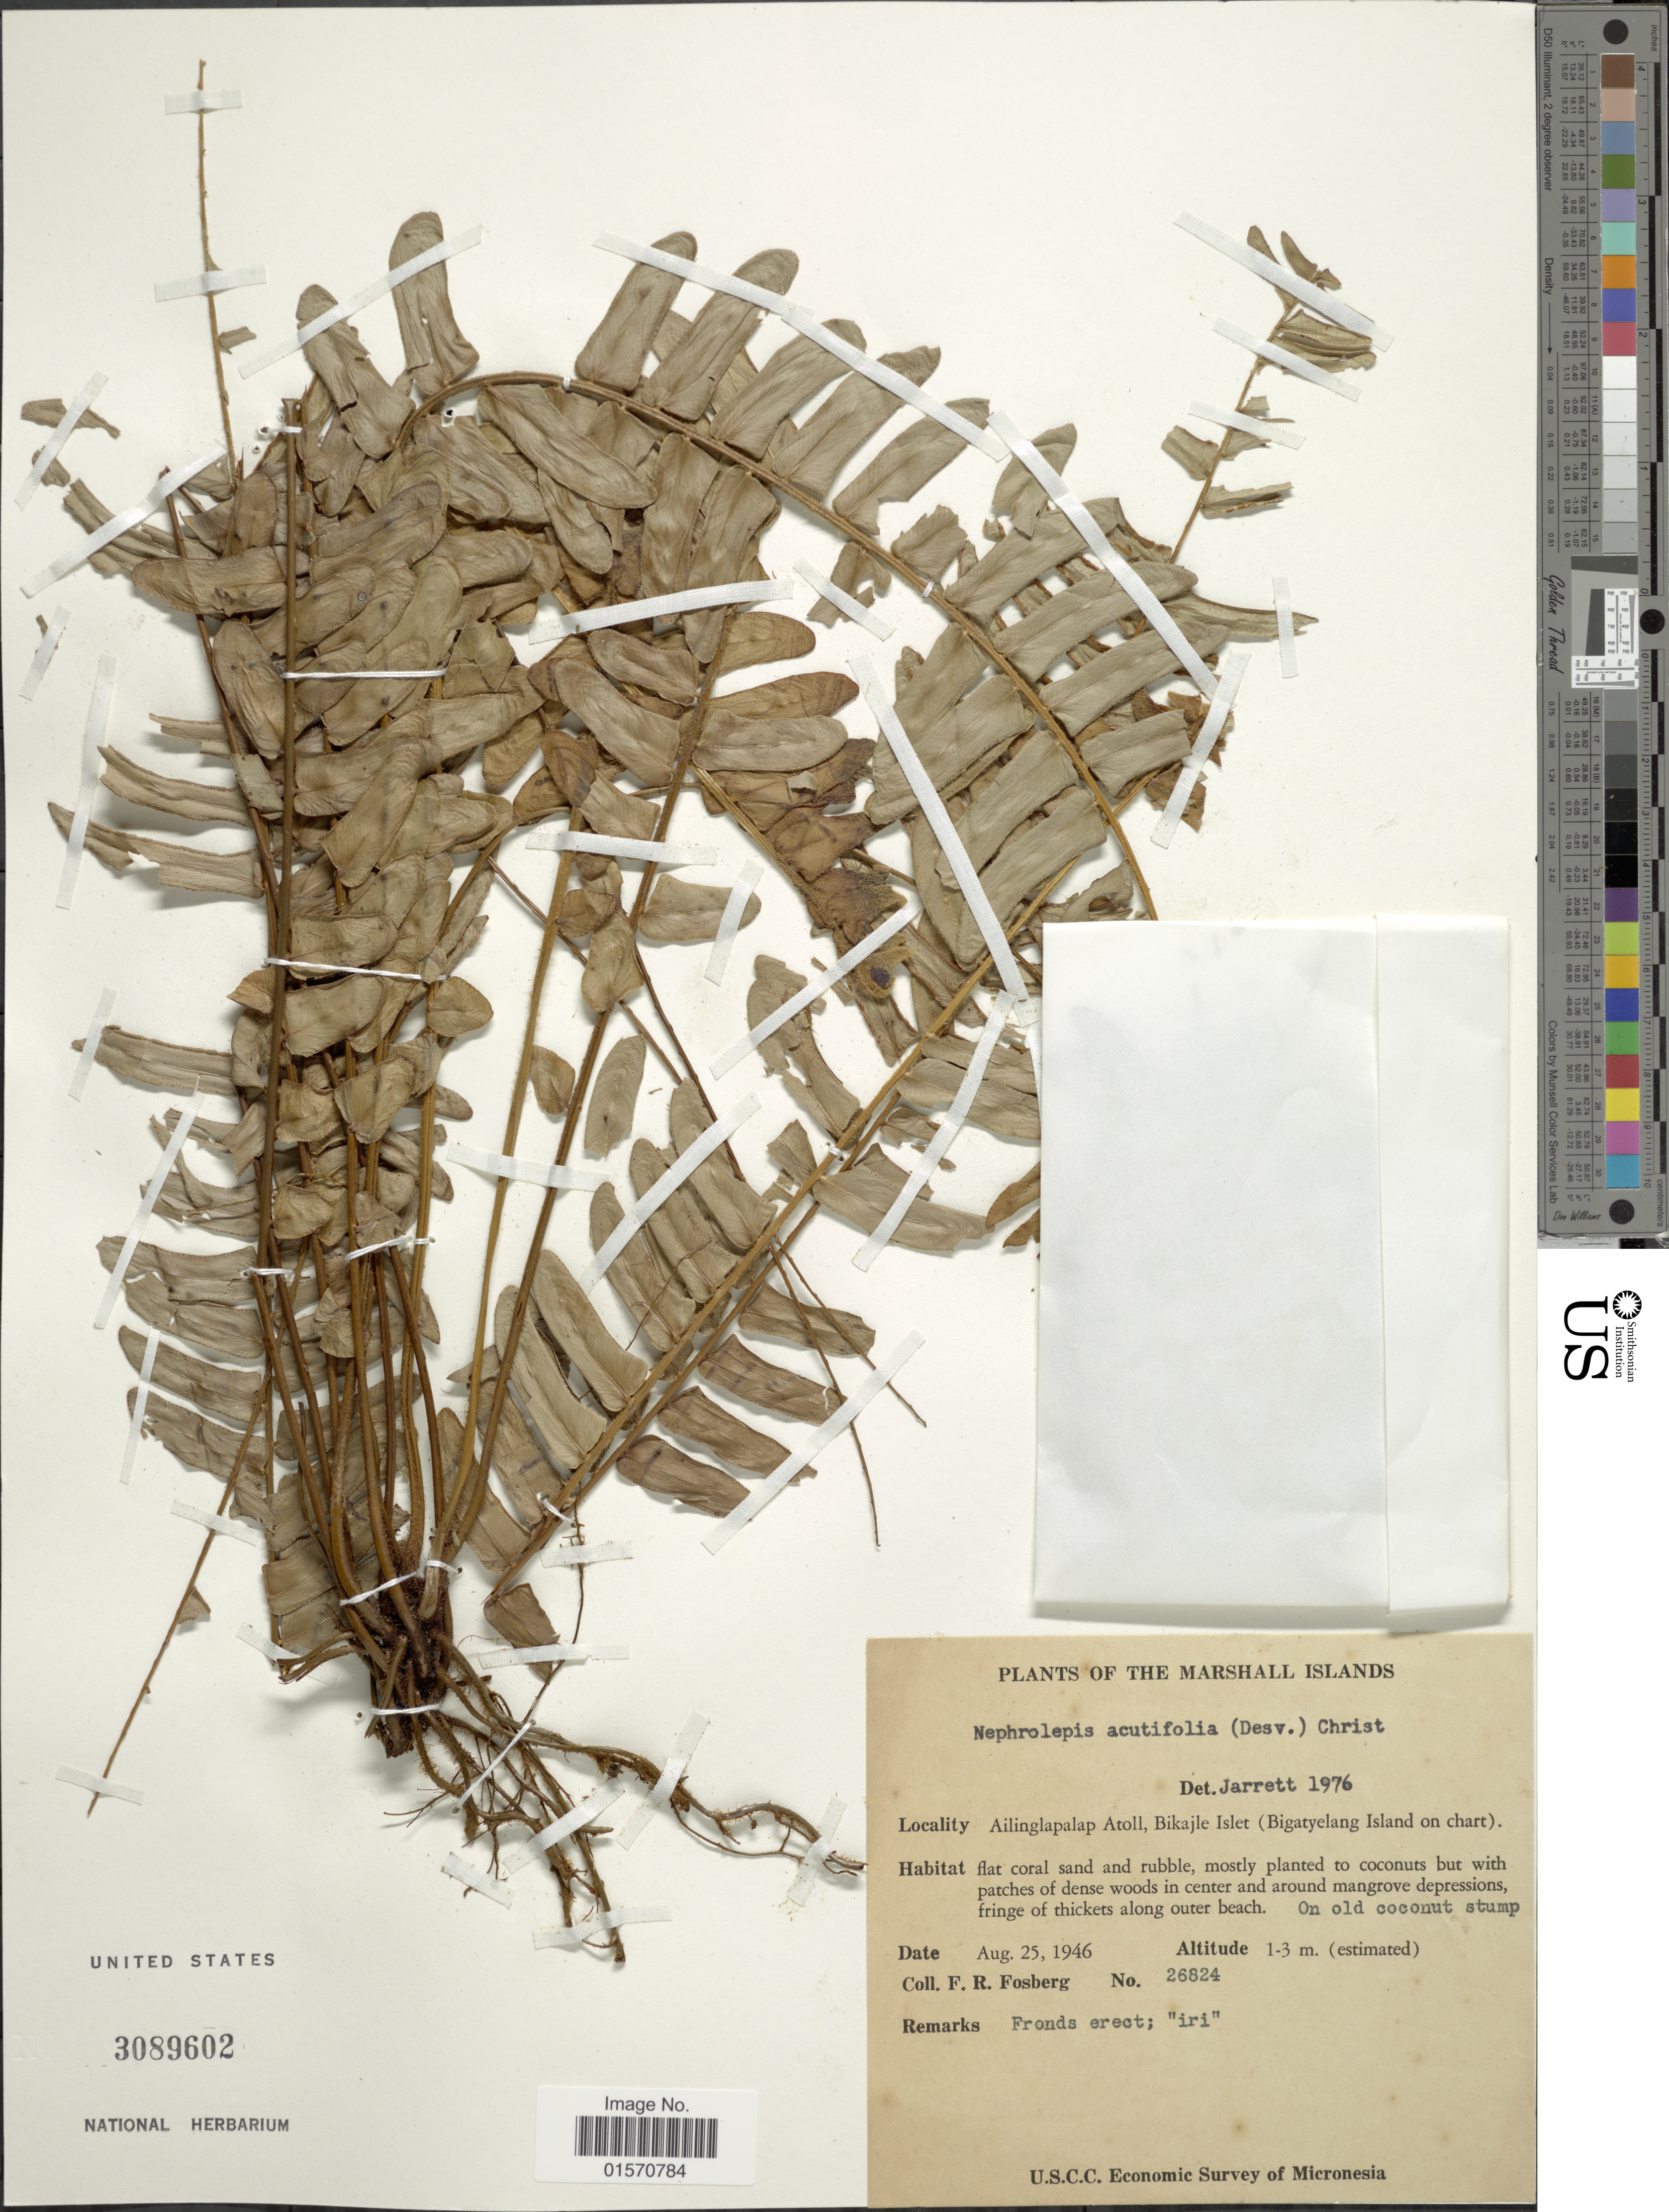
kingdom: Plantae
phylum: Tracheophyta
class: Polypodiopsida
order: Polypodiales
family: Nephrolepidaceae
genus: Nephrolepis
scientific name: Nephrolepis acutifolia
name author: (Desv.) Chr.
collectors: F. R. Fosberg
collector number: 26824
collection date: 1946-08-25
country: Marshall Islands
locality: Ailinglapalap Atoll, Bikajle Islet (Bigatyelang Island on chart)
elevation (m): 1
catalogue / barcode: US 3089602